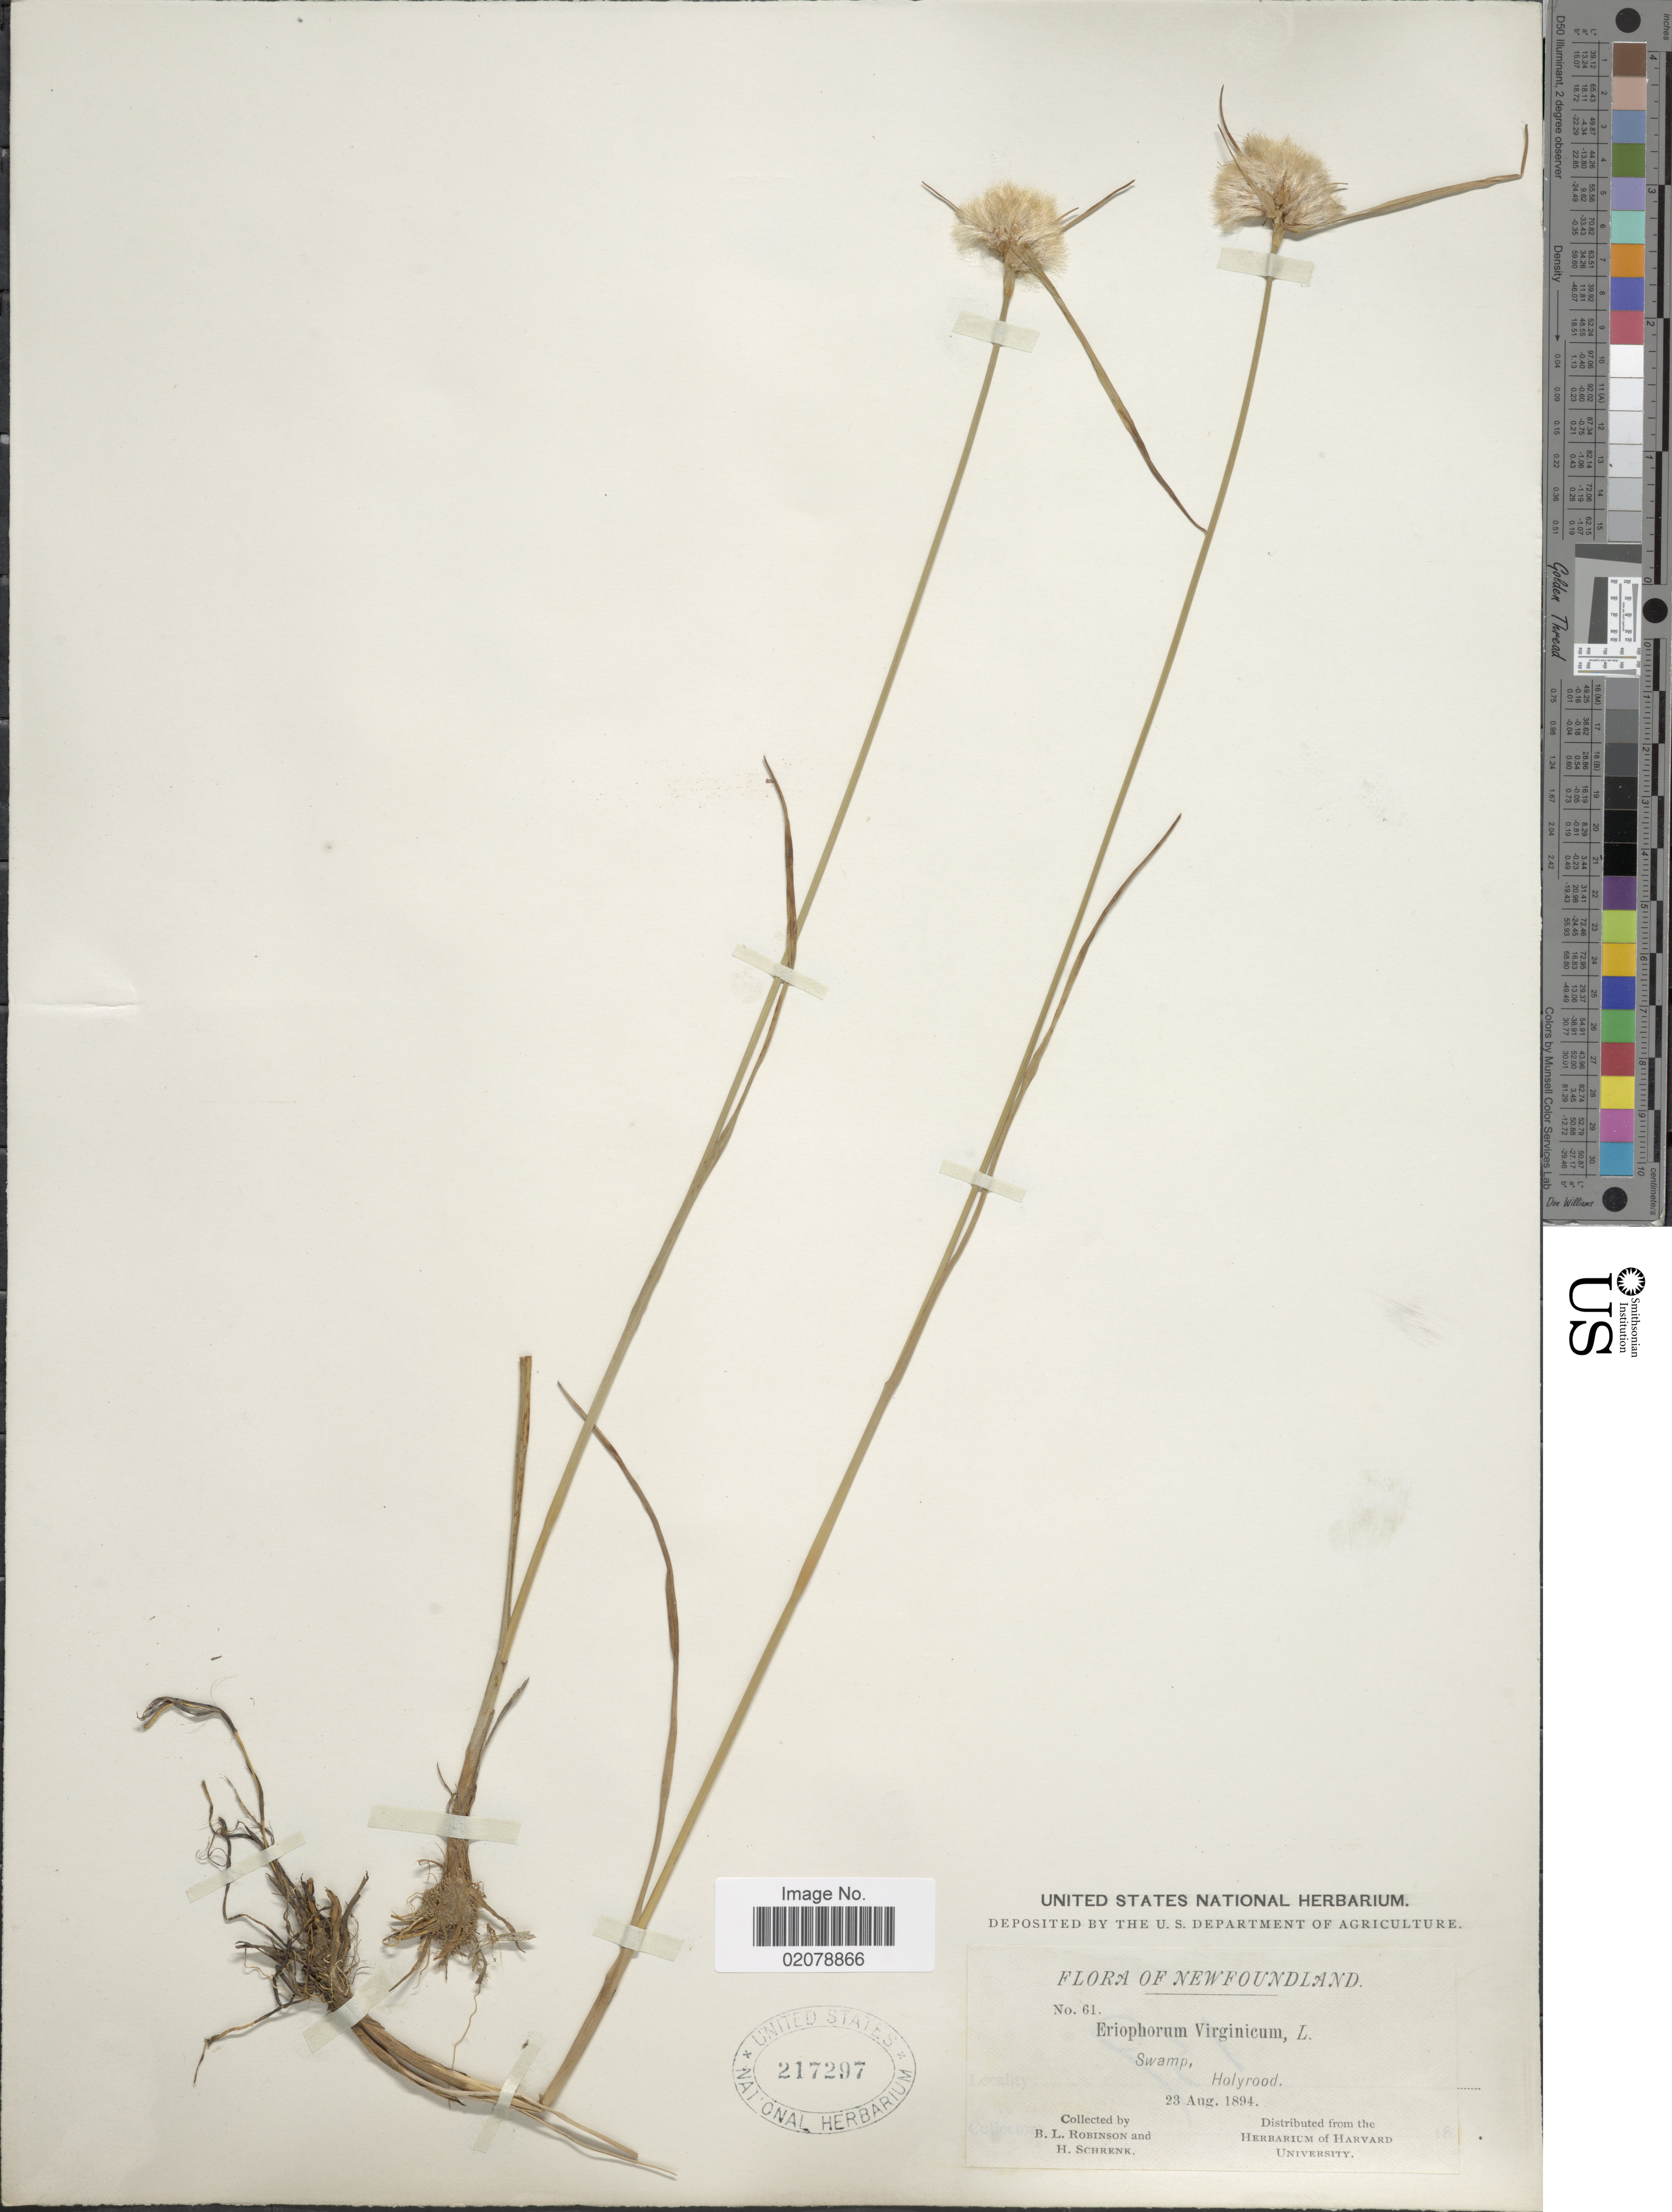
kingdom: Plantae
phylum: Tracheophyta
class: Liliopsida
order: Poales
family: Cyperaceae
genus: Eriophorum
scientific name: Eriophorum virginicum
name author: L.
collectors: B. L. Robinson & H. v. Schrenk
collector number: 61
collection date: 1894-08-23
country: Canada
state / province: Newfoundland and Labrador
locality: Swamp, Holyrood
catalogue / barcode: US 217297